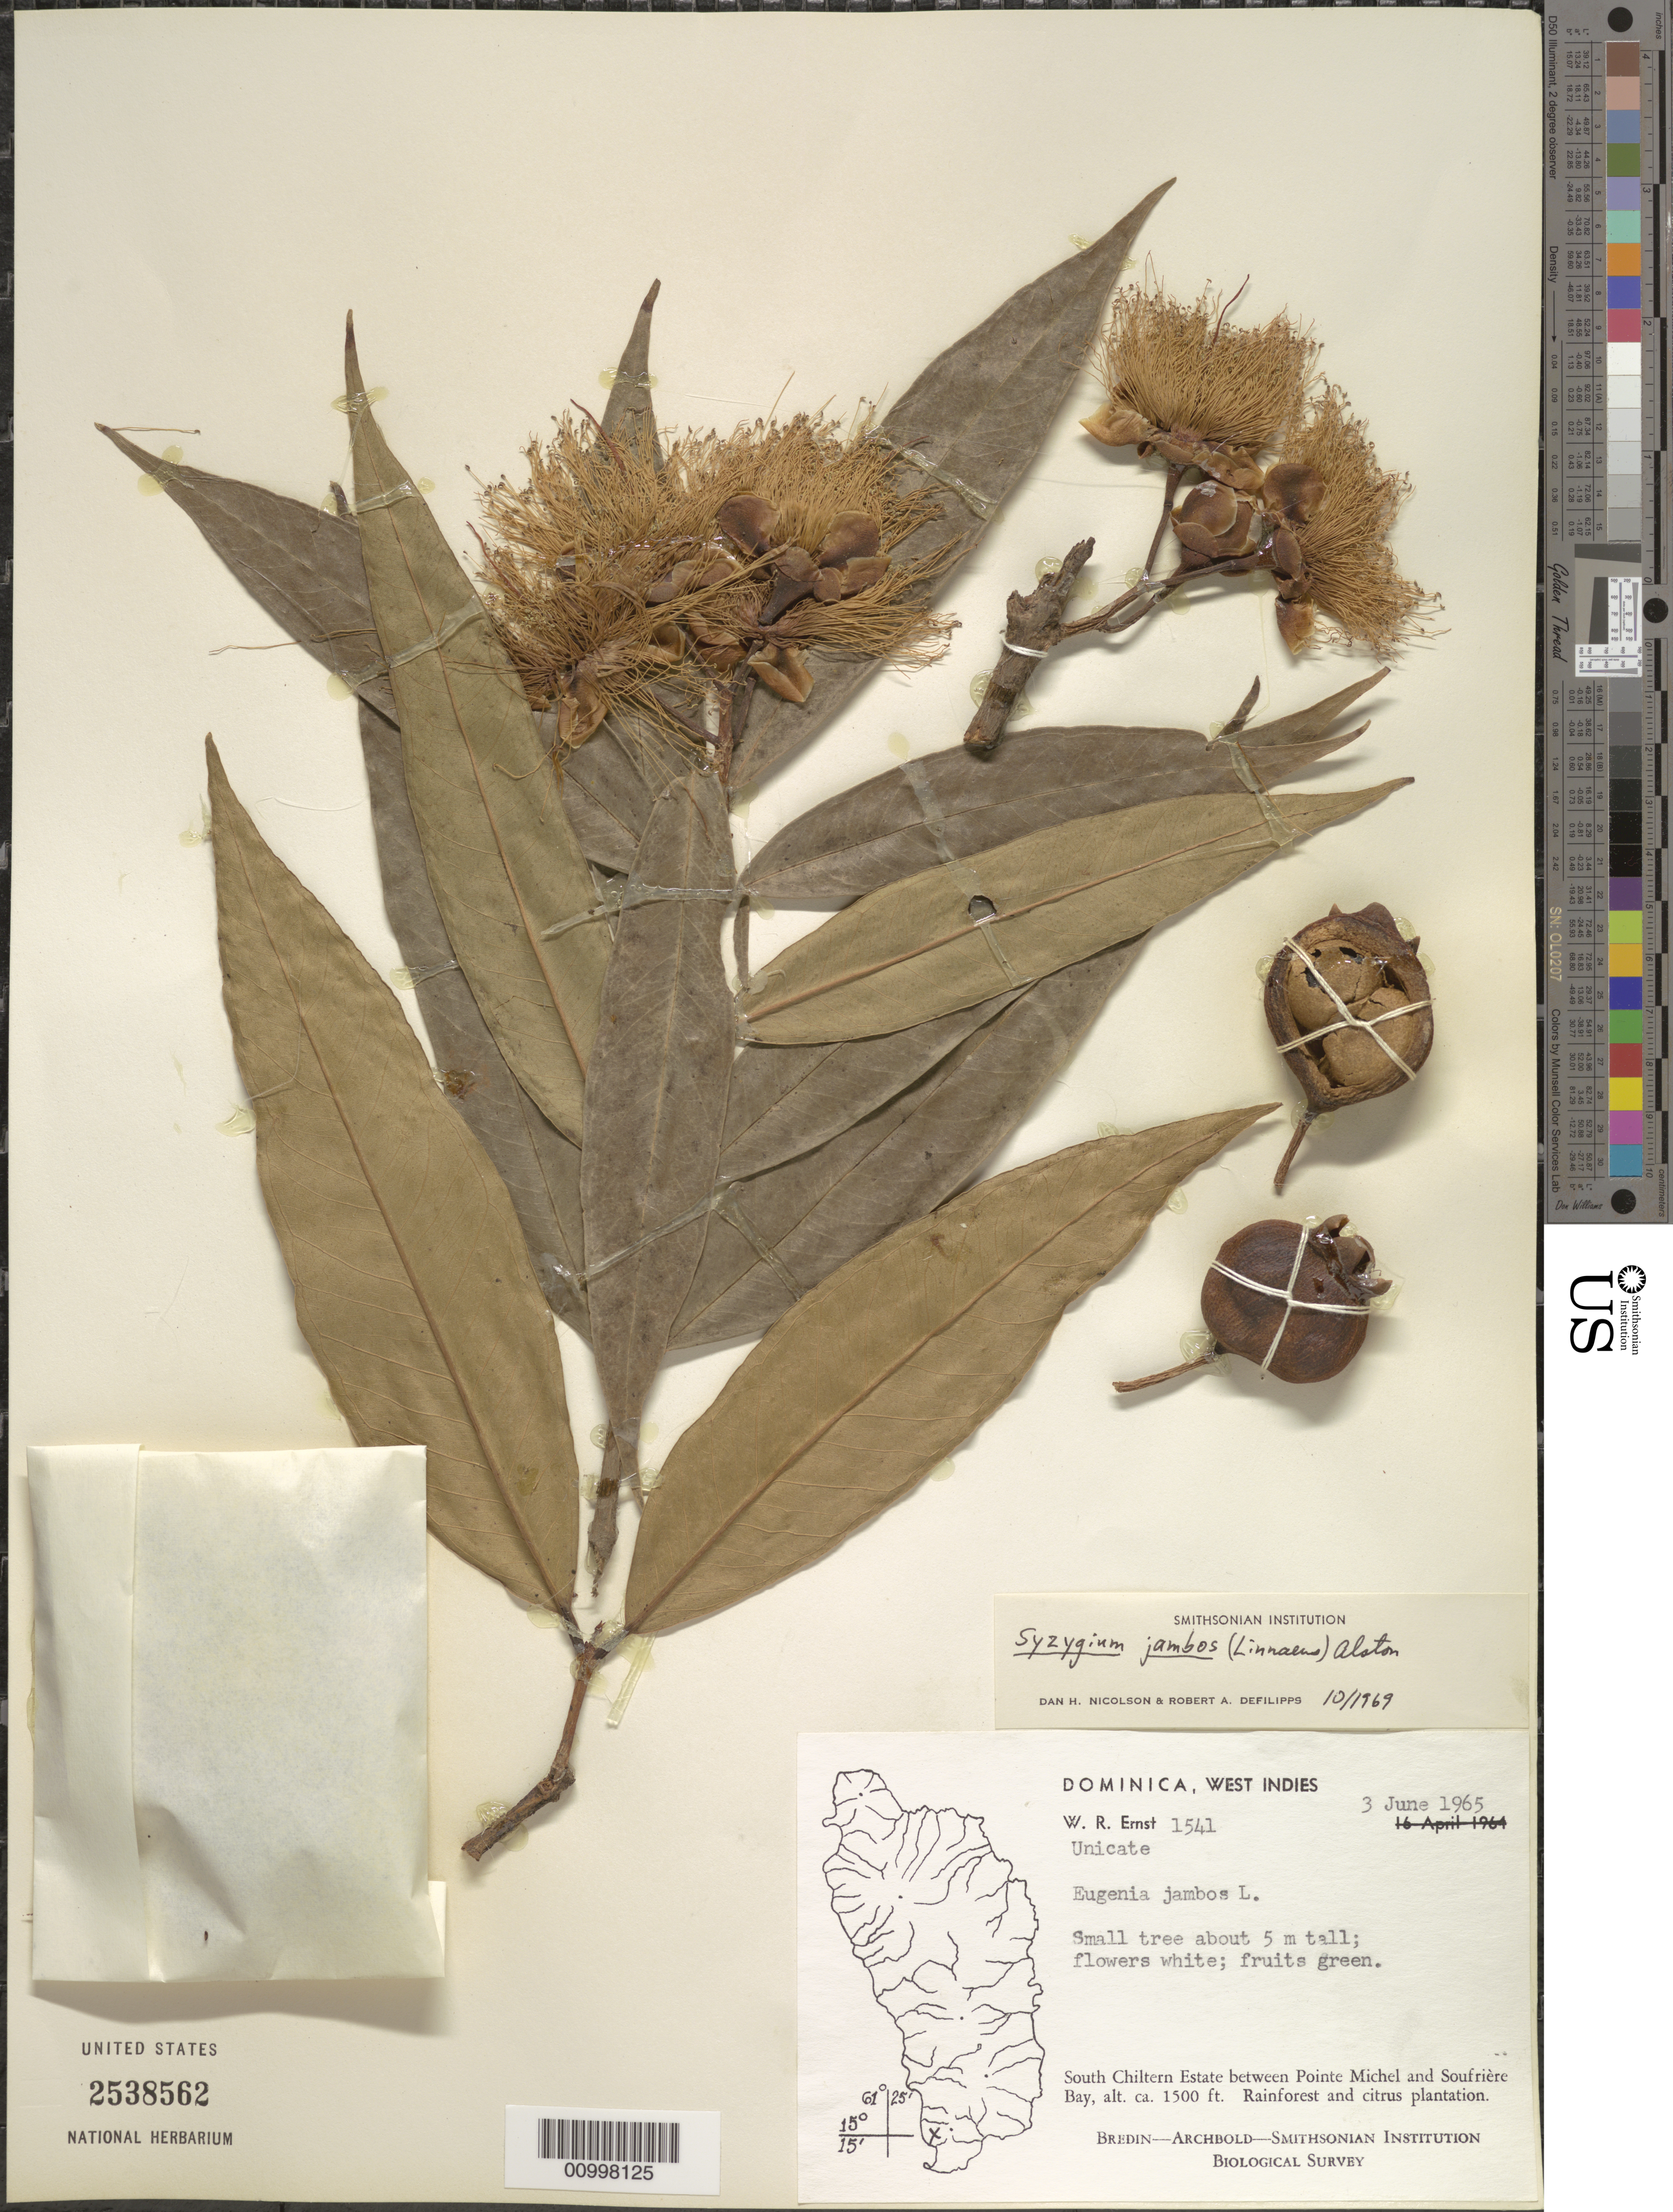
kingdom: Plantae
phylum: Tracheophyta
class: Magnoliopsida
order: Myrtales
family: Myrtaceae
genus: Syzygium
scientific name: Syzygium jambos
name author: (L.) Alston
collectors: W. R. Ernst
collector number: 1541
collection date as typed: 03 Jun 1965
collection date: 1965-06-03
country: Dominica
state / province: St. Luke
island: Dominica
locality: South Chiltern Estate between Pointe Michel and Soufrière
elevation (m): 457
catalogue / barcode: US 2538562